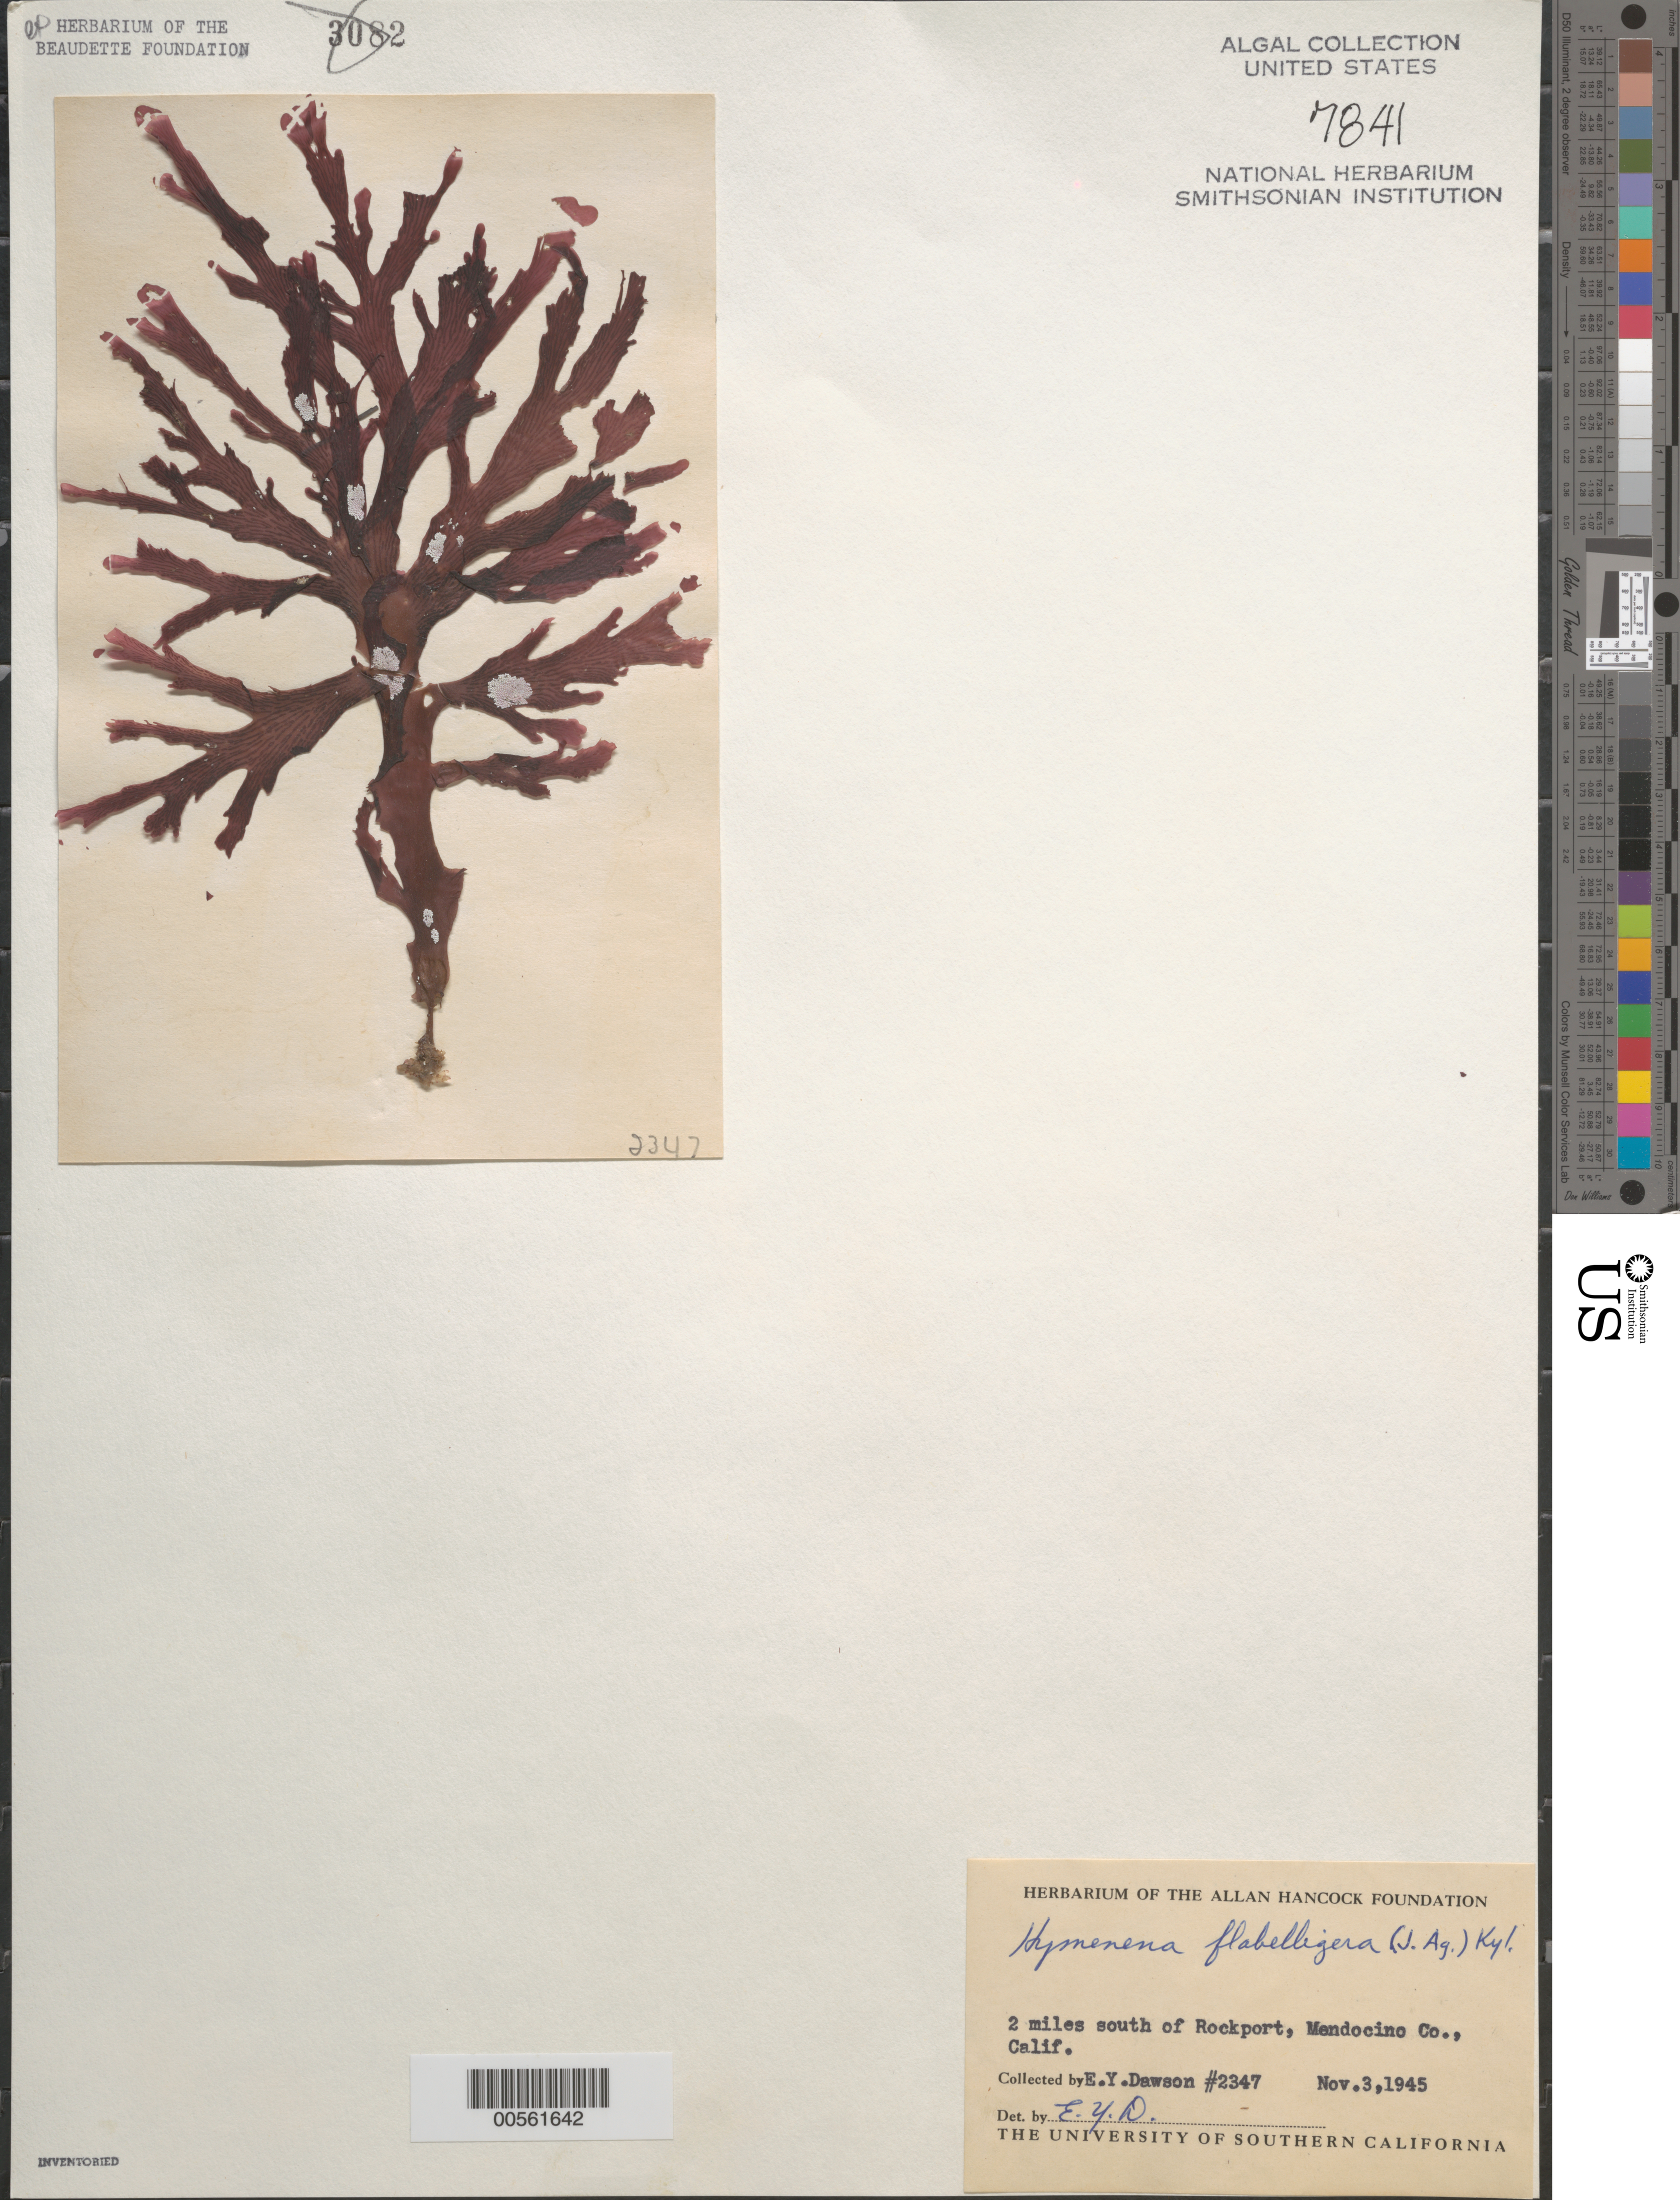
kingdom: Plantae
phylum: Rhodophyta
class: Florideophyceae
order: Ceramiales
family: Delesseriaceae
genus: Hymenena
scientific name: Hymenena flabelligera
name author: (J. Agardh) Kylin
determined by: Dawson, E. Y.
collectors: E. Y. Dawson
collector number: EYD 2347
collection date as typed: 03 Nov 1945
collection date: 1945-11-03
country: United States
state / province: California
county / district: Mendocino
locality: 2 miles south of Rockport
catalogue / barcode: US 7841